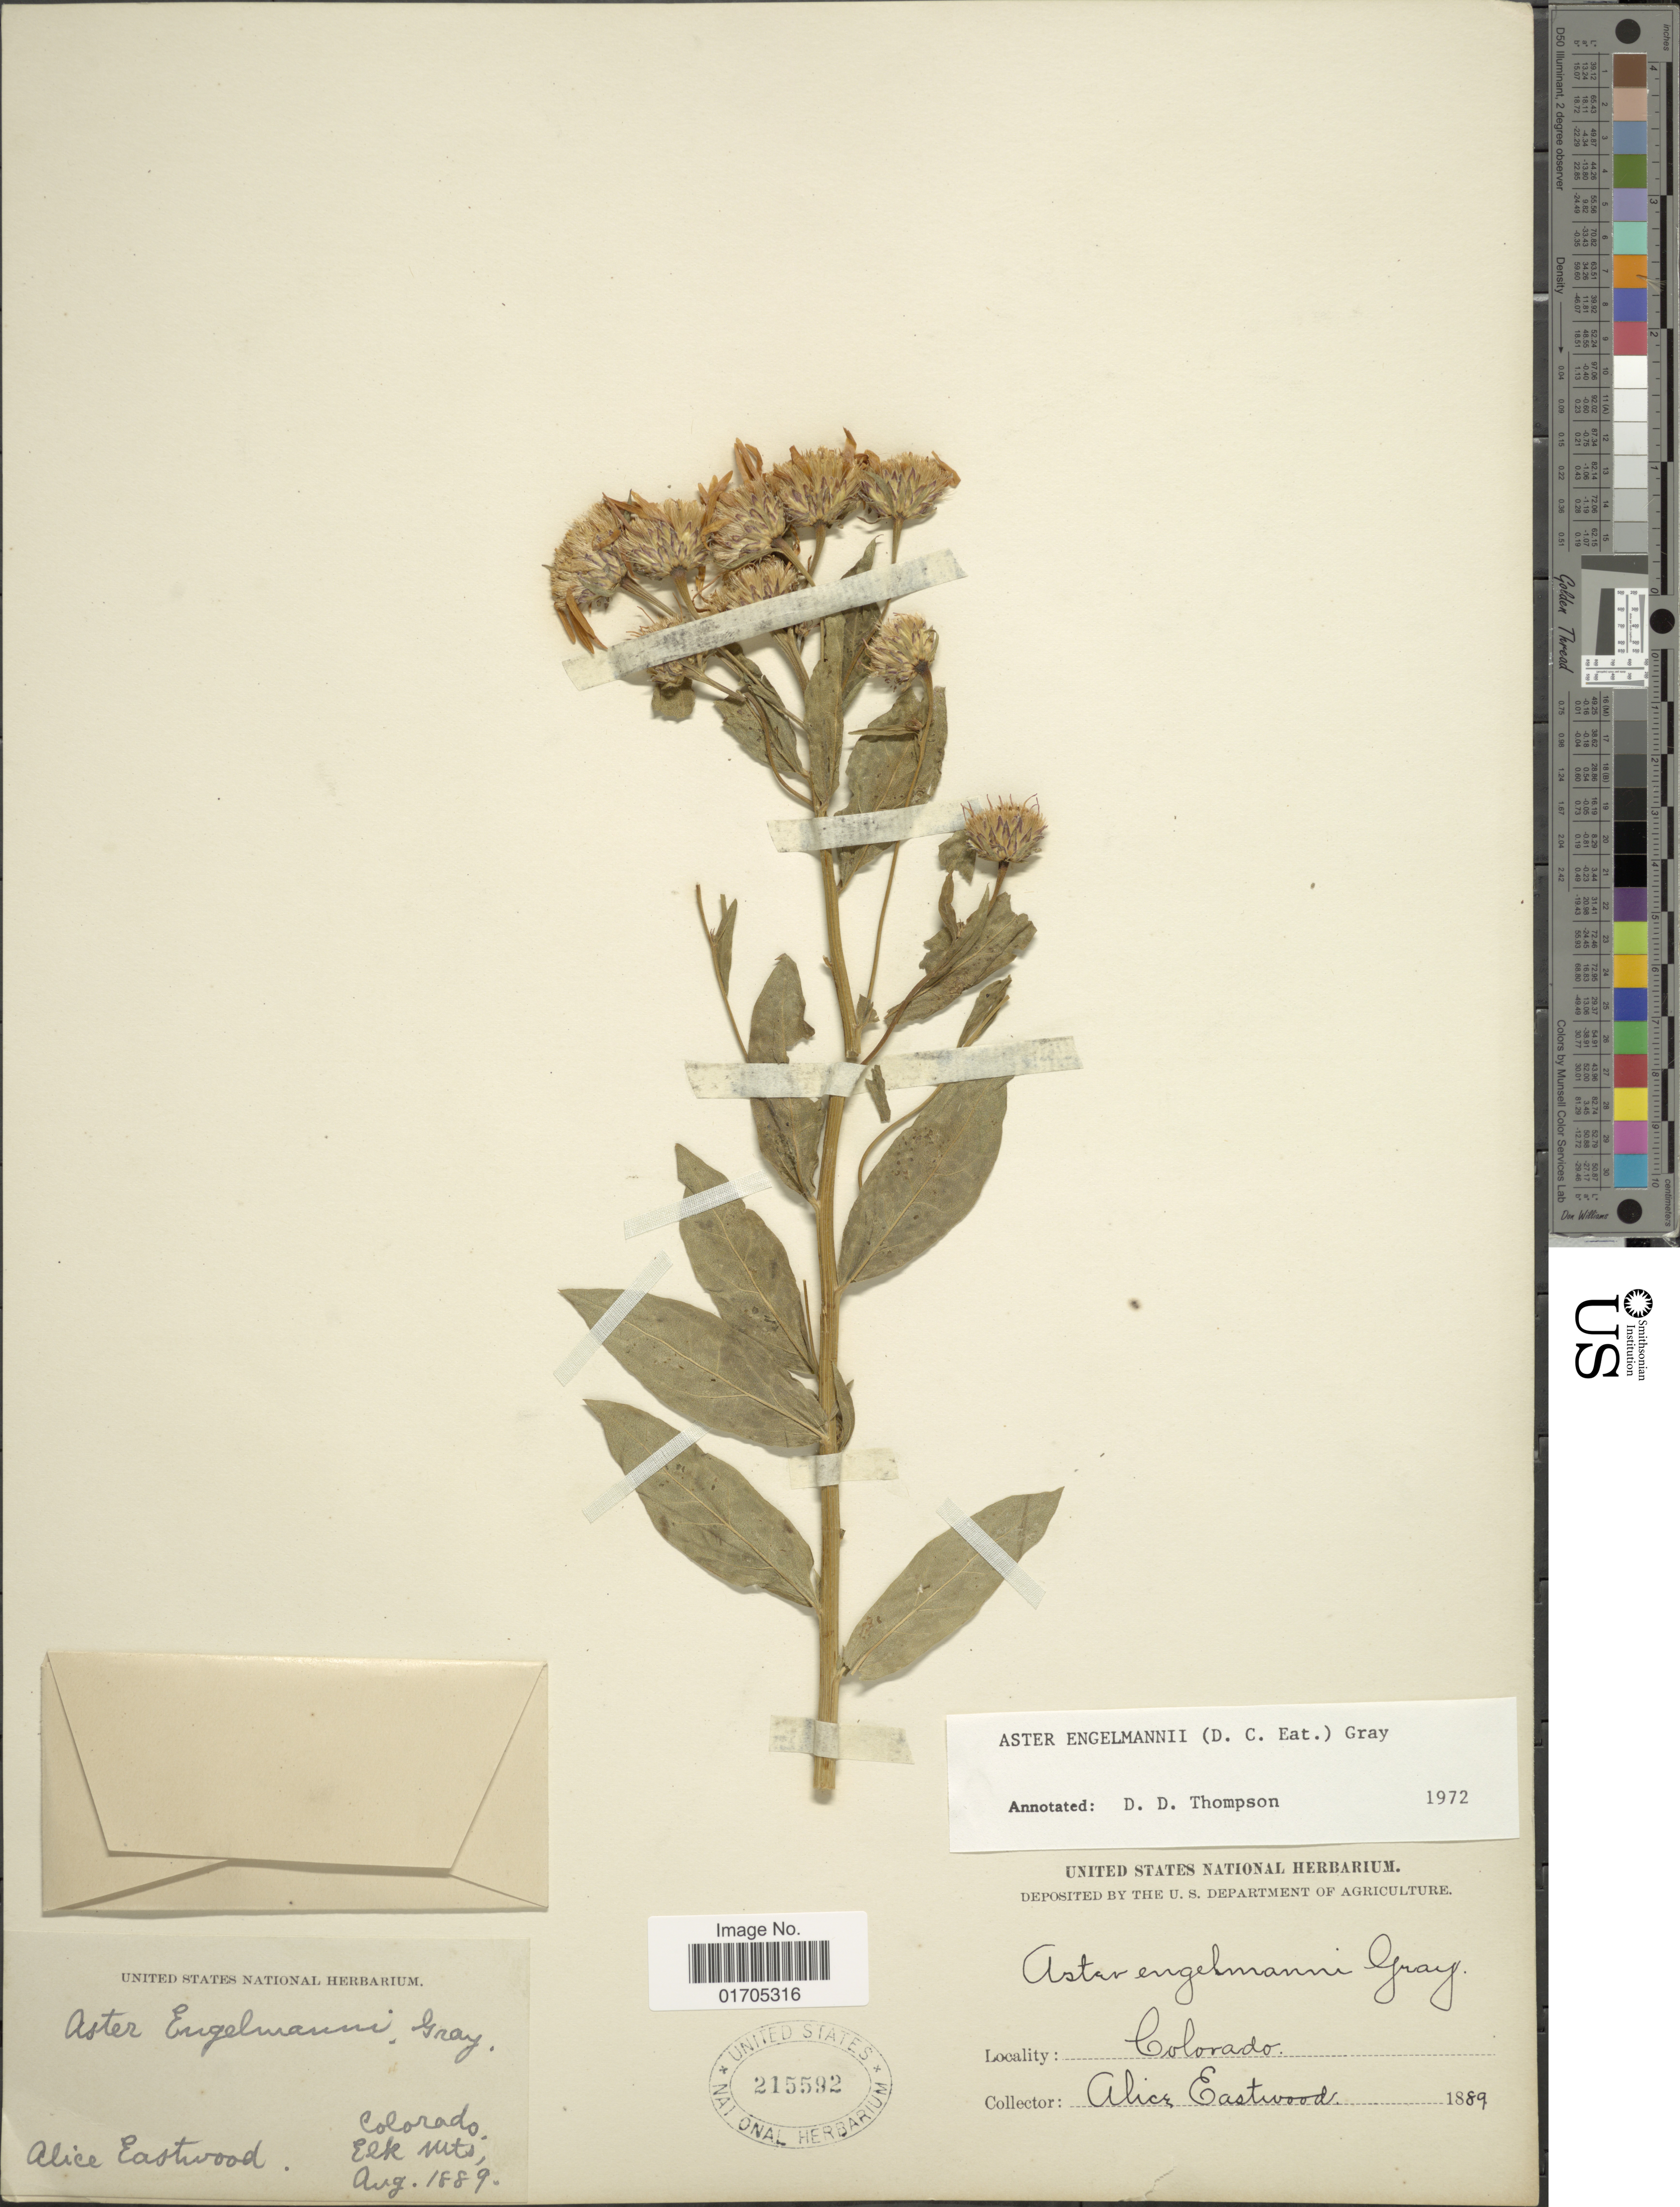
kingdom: Plantae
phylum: Tracheophyta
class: Magnoliopsida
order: Asterales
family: Asteraceae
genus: Eucephalus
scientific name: Eucephalus engelmannii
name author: (D.C. Eaton) Greene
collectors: A. Eastwood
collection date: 1889-08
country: United States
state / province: Colorado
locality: Elk Mts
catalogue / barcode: US 215592